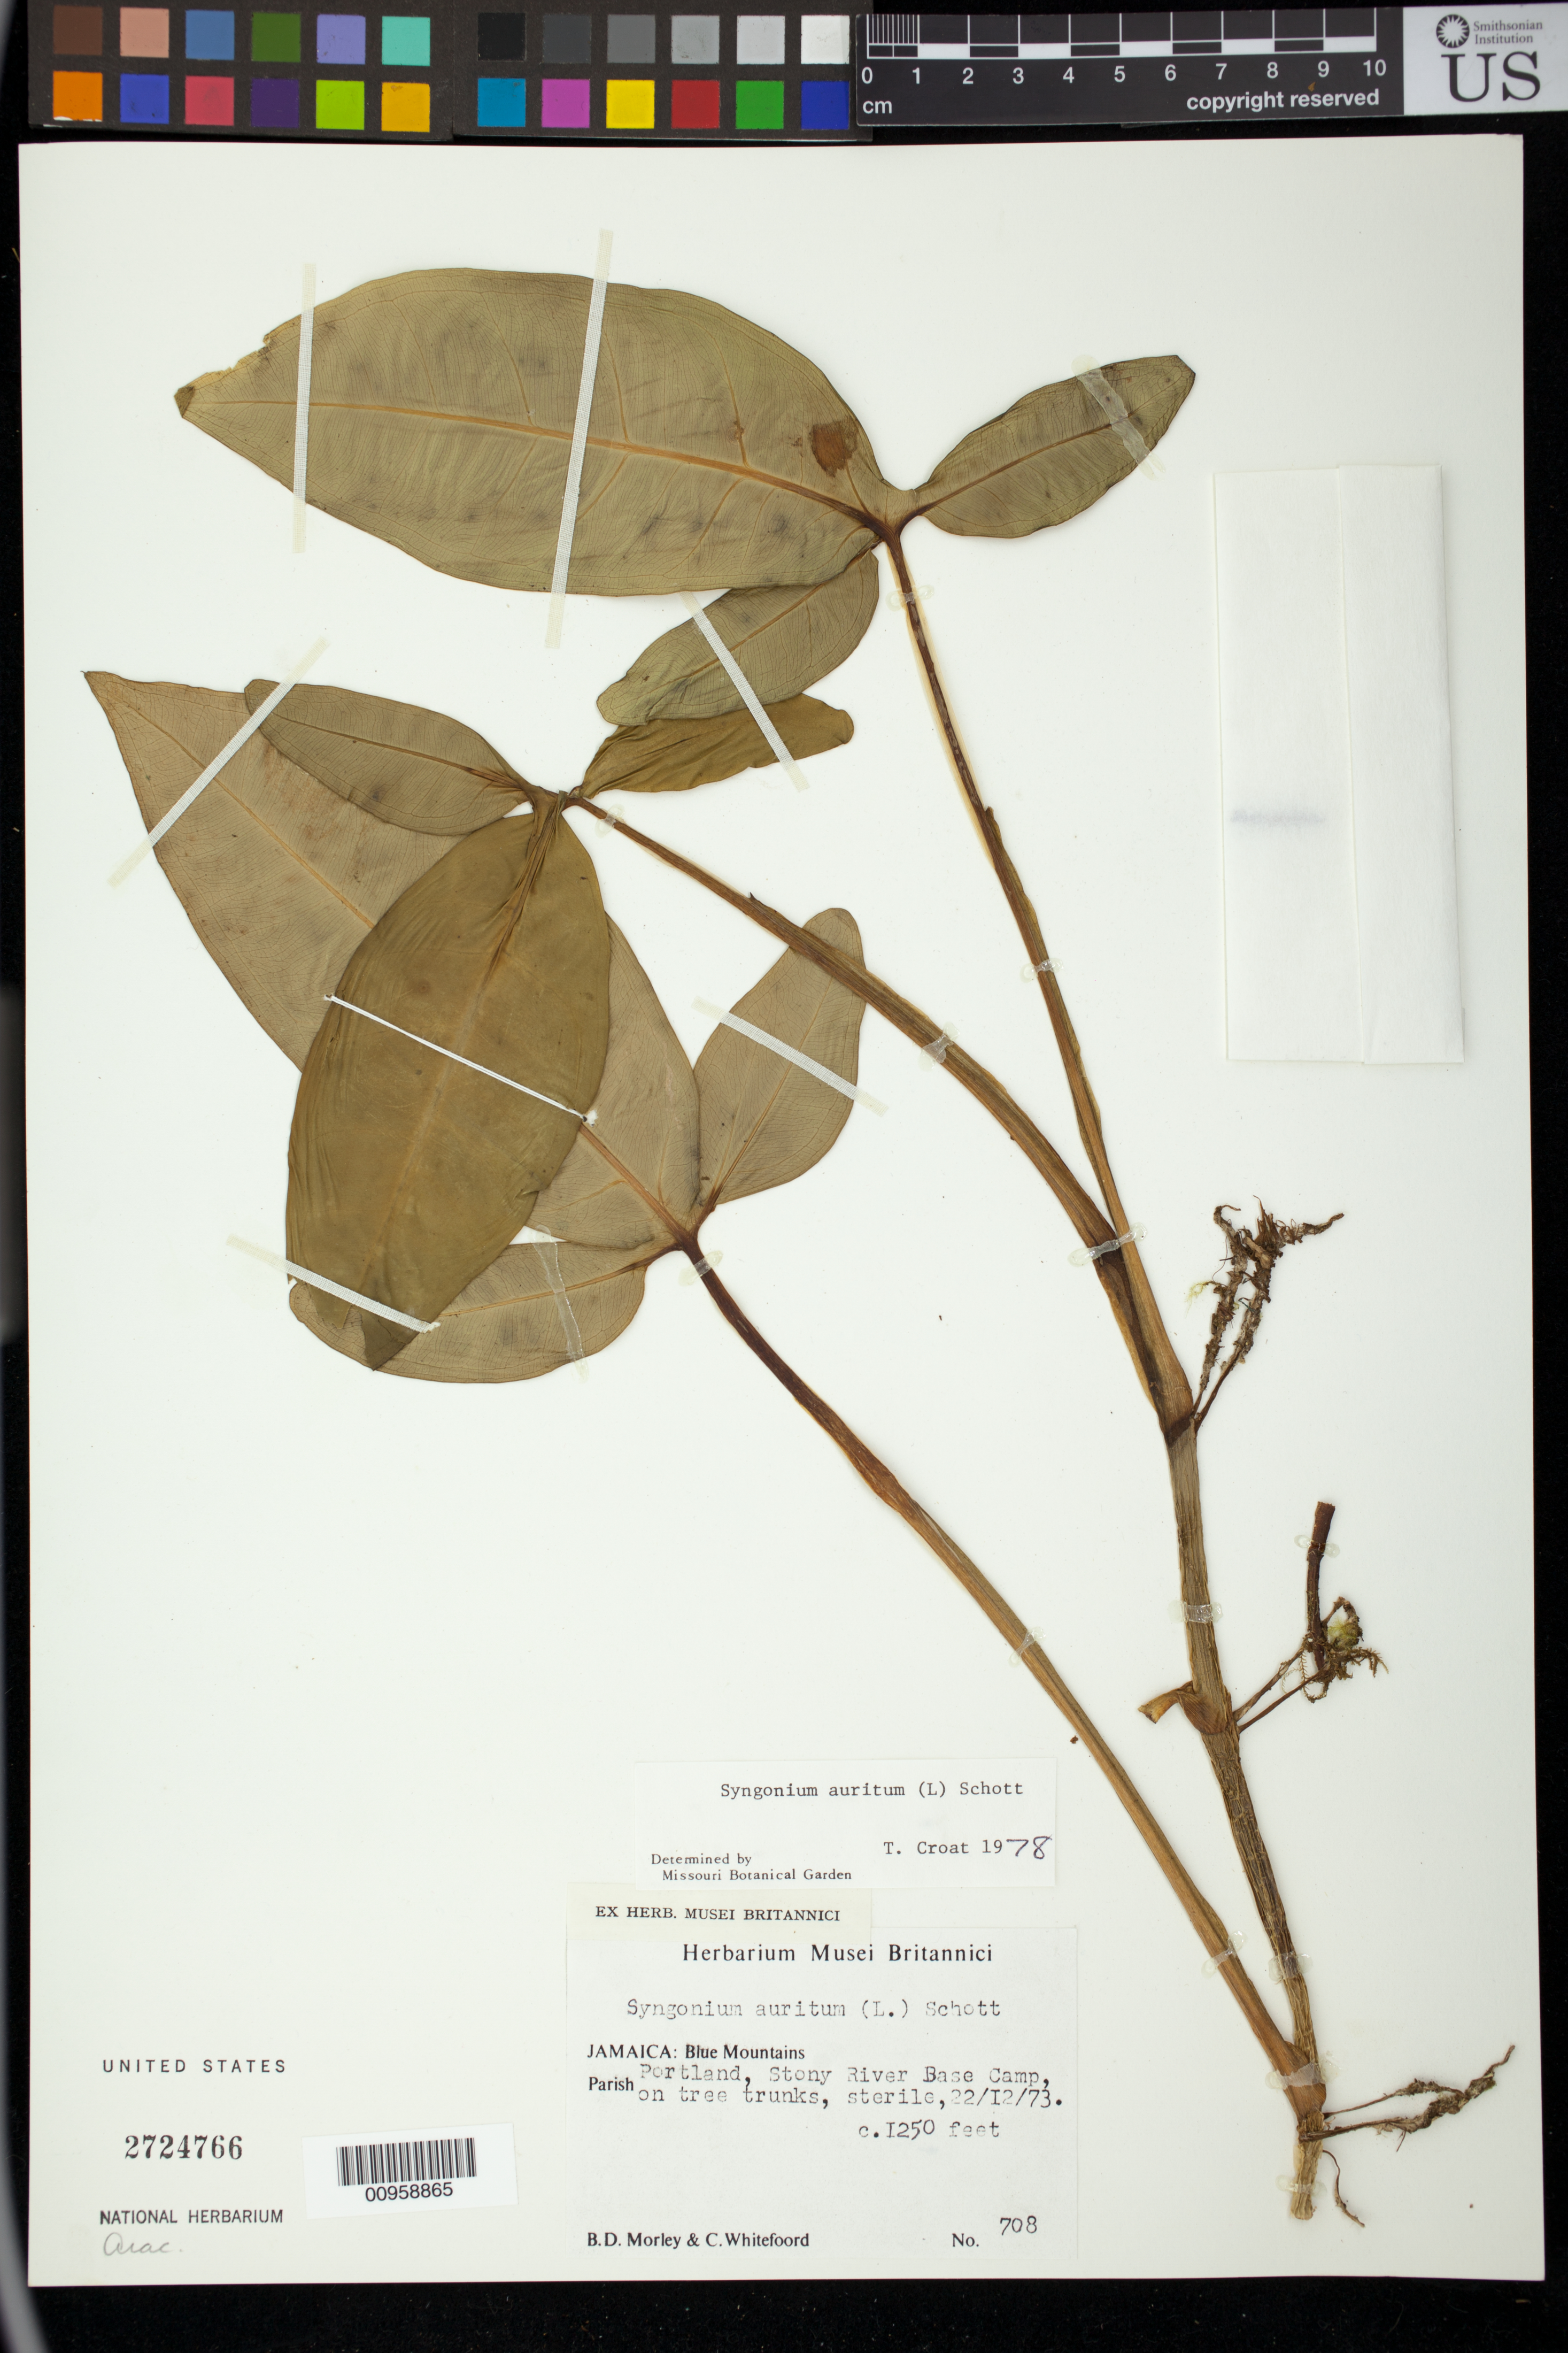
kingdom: Plantae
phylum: Tracheophyta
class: Liliopsida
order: Alismatales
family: Araceae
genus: Syngonium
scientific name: Syngonium auritum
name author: (L.) Schott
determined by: Croat, Thomas B., Missouri Botanical Garden (MO)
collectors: B. Morely & C. Whitefoord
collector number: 708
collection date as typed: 22 Dec 1973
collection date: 1973-12-22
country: Jamaica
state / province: Portland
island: Jamaica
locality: Blue Mountains, Stony River Base Camp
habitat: On tree trunks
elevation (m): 381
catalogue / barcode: US 2724766